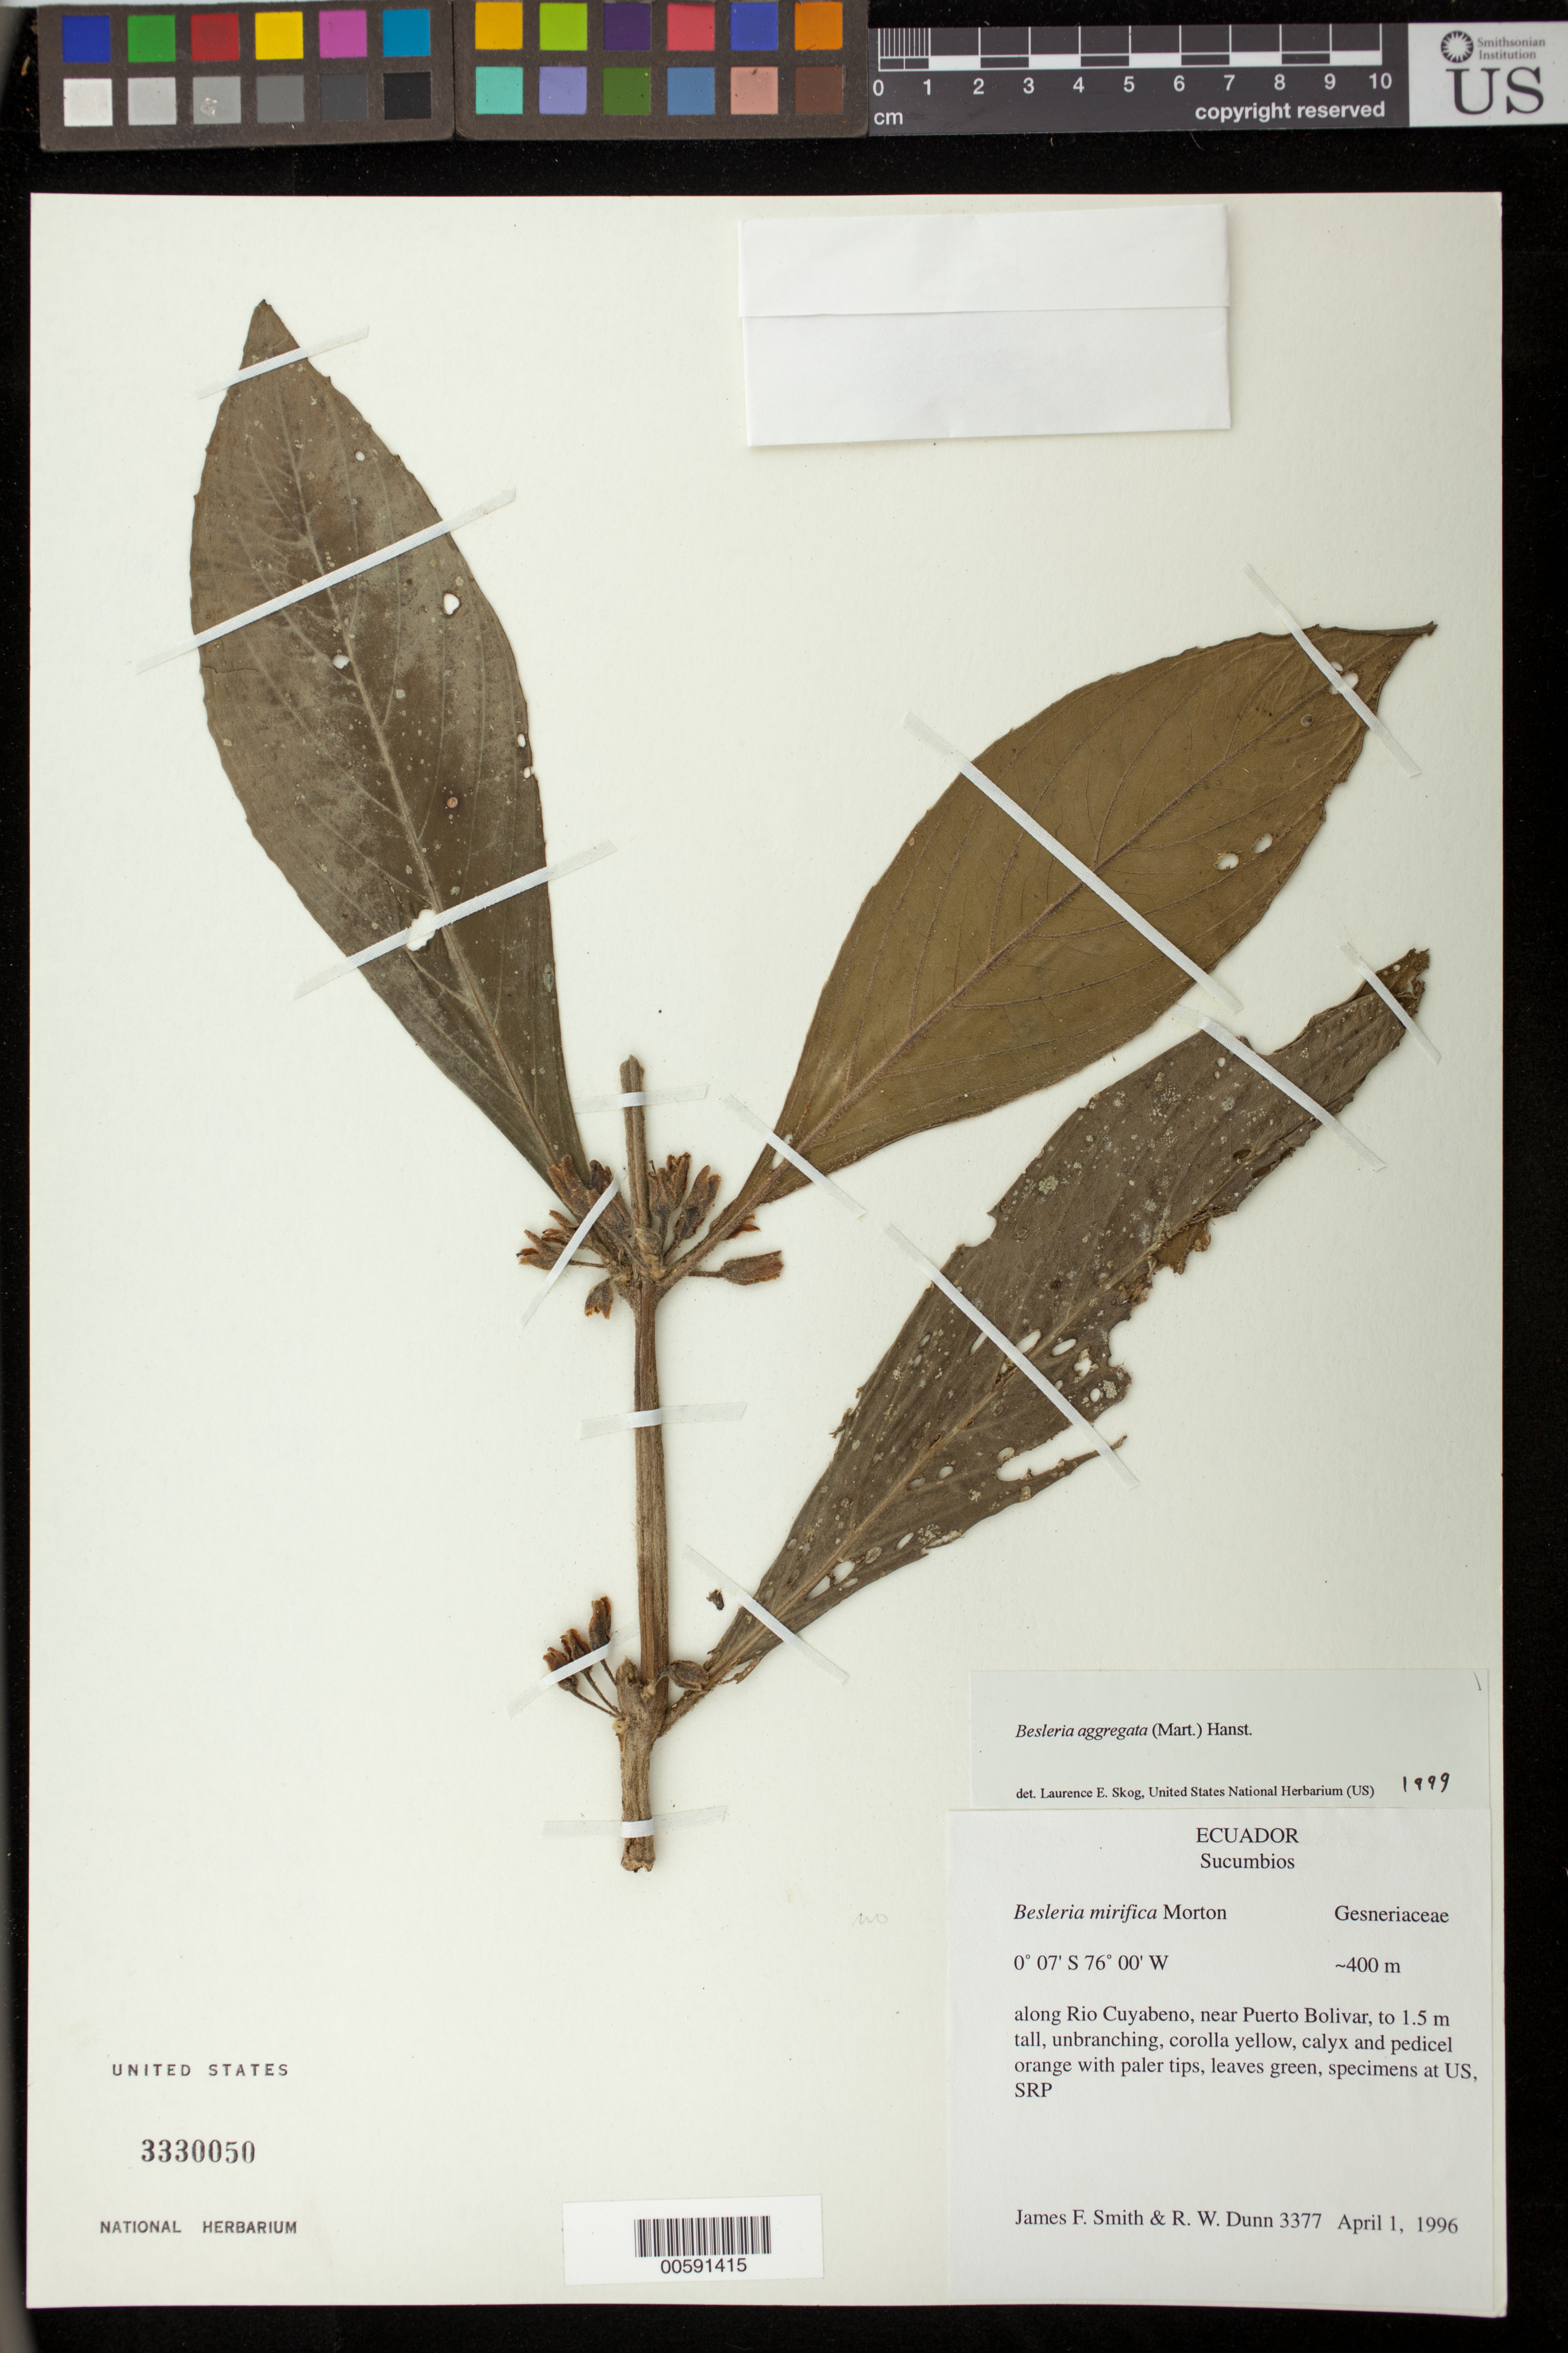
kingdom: Plantae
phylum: Tracheophyta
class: Magnoliopsida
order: Lamiales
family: Gesneriaceae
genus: Besleria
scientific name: Besleria aggregata var. aggregata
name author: (Mart.) Hanst.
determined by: Skog, Laurence E.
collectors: J. Smith & R. Dunn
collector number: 3377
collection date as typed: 01 Apr 1996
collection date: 1996-04-01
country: Ecuador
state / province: Sucumbíos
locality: Along Rio Cuyabeno, near Puerto Bolivar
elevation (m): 400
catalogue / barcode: US 3330050